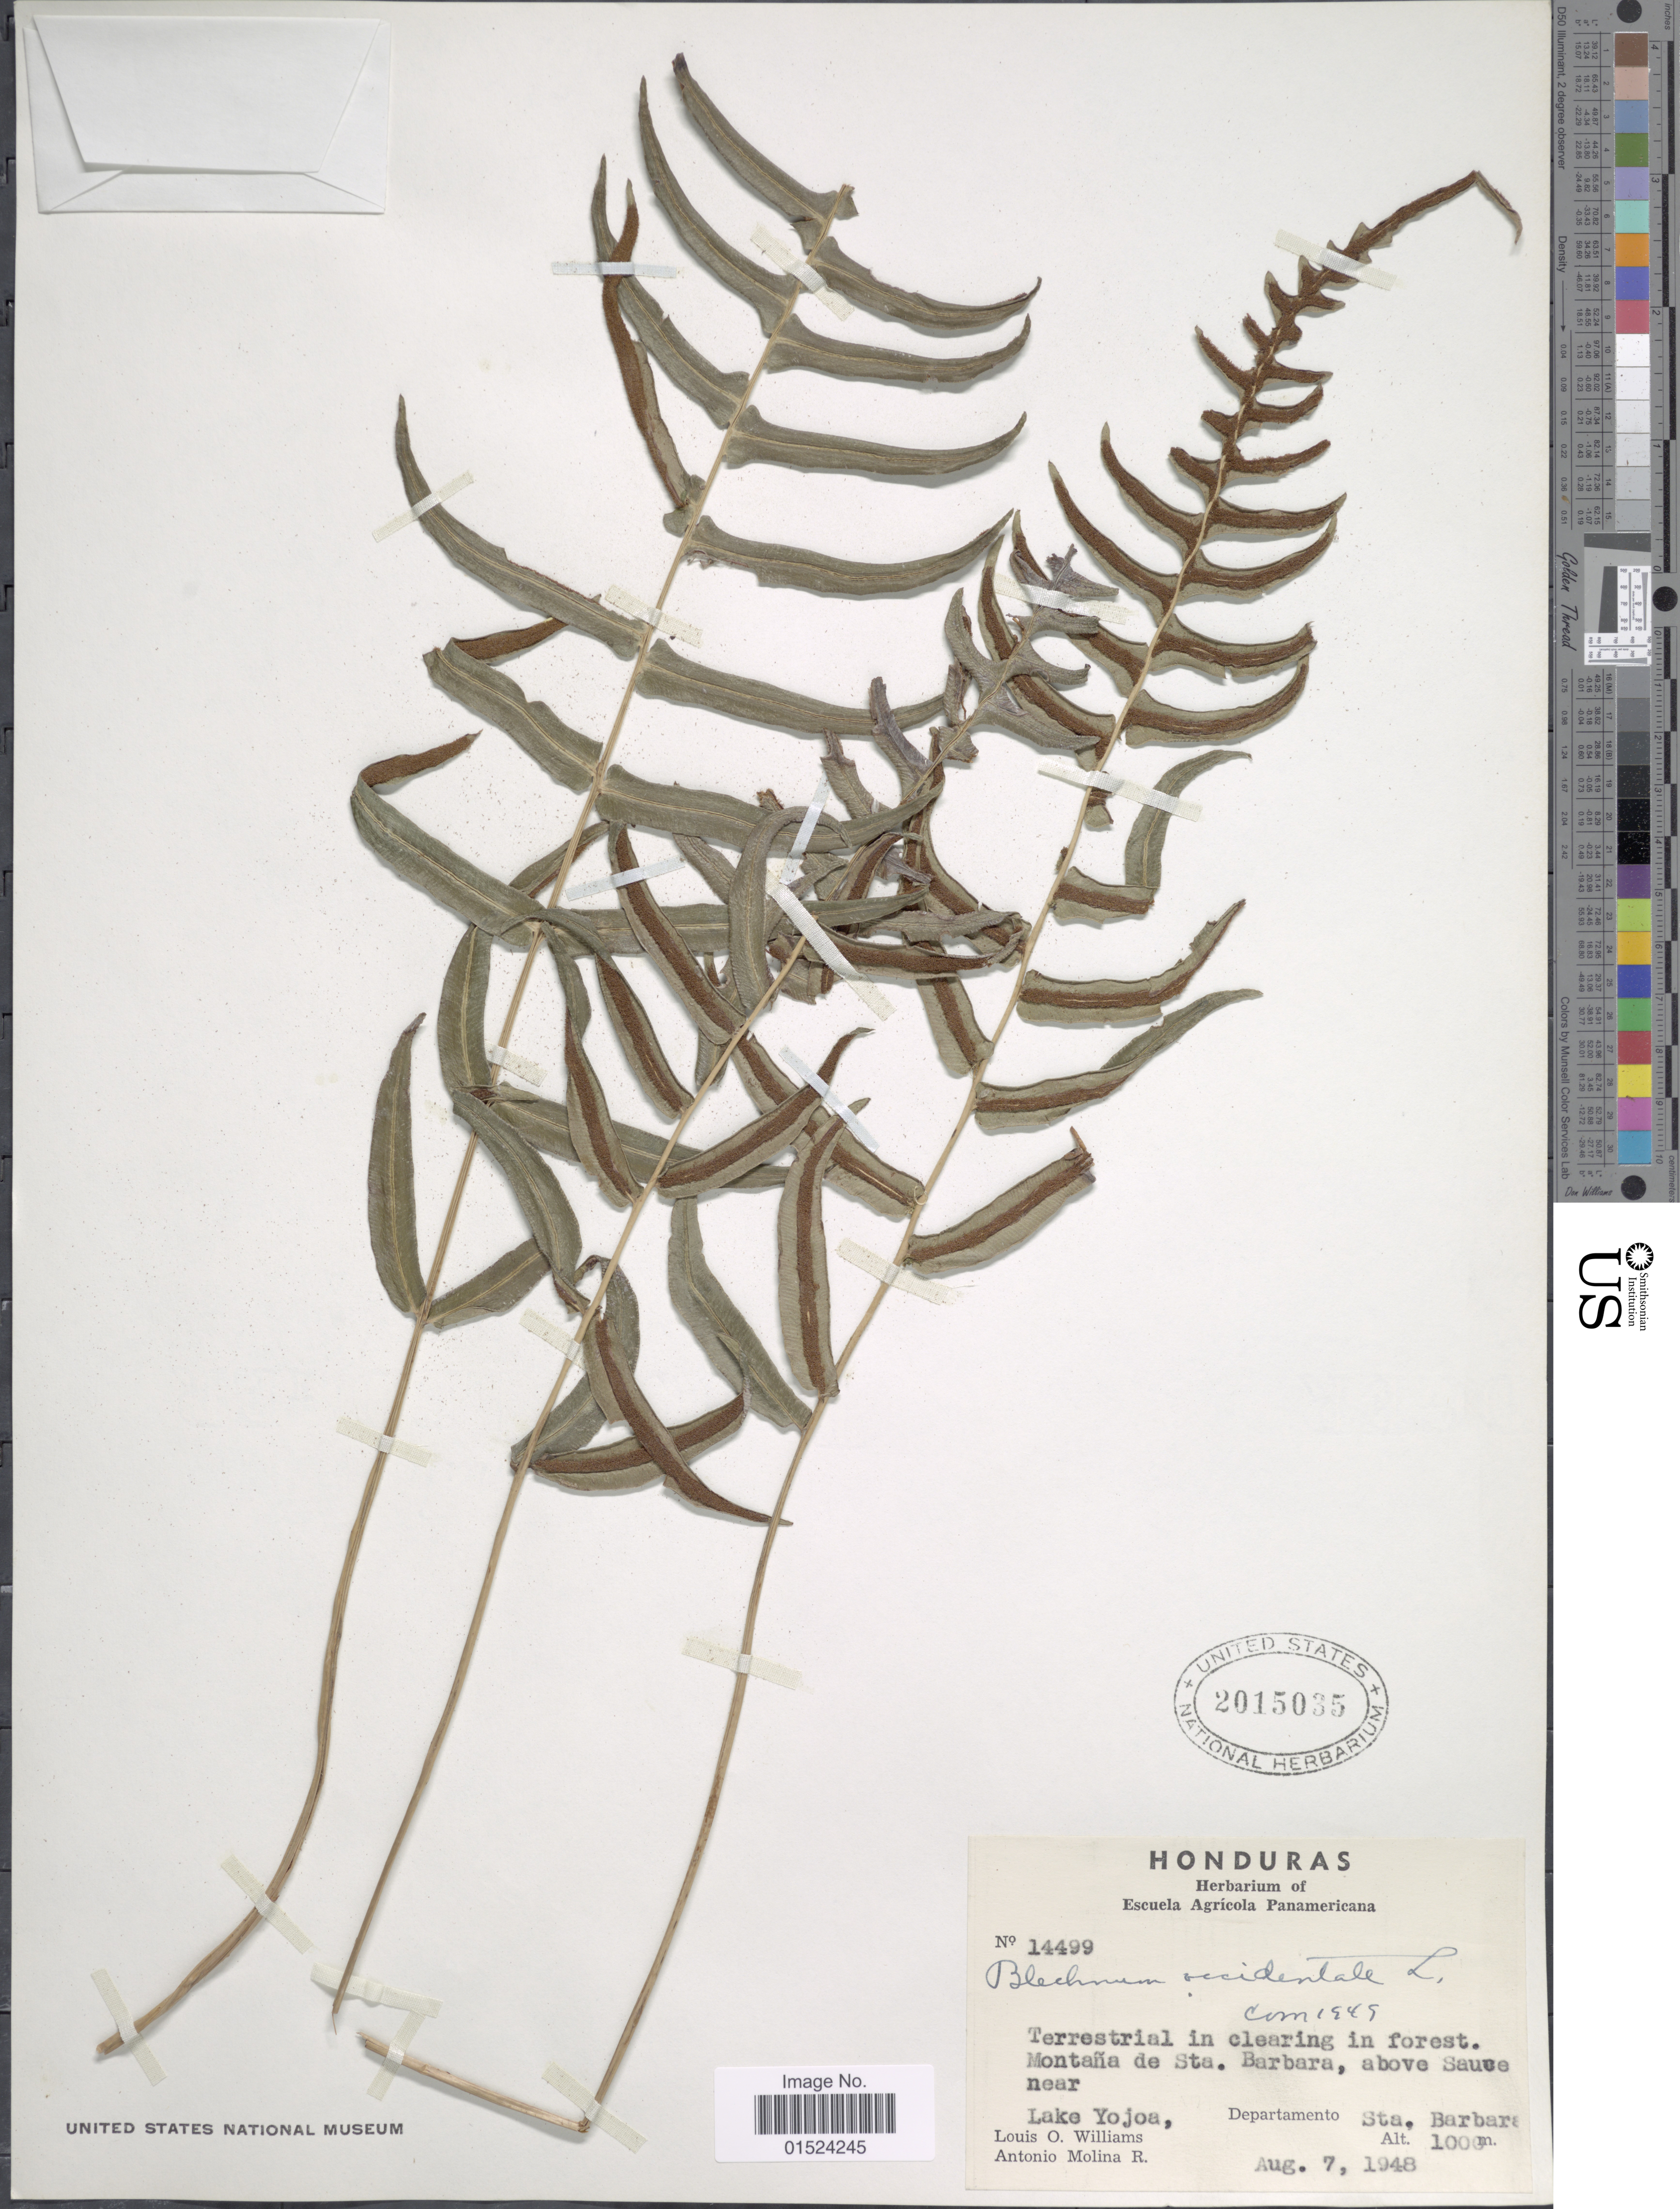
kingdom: Plantae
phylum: Tracheophyta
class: Polypodiopsida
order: Polypodiales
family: Blechnaceae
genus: Blechnum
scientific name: Blechnum occidentale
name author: L.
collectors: L. O. Williams & A. Molina R.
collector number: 14499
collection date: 1948-08-07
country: Honduras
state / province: Santa Bárbara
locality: Montaña de Sta. Barbara, above Sauce near Lake Yojoa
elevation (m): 1000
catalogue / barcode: US 2015035